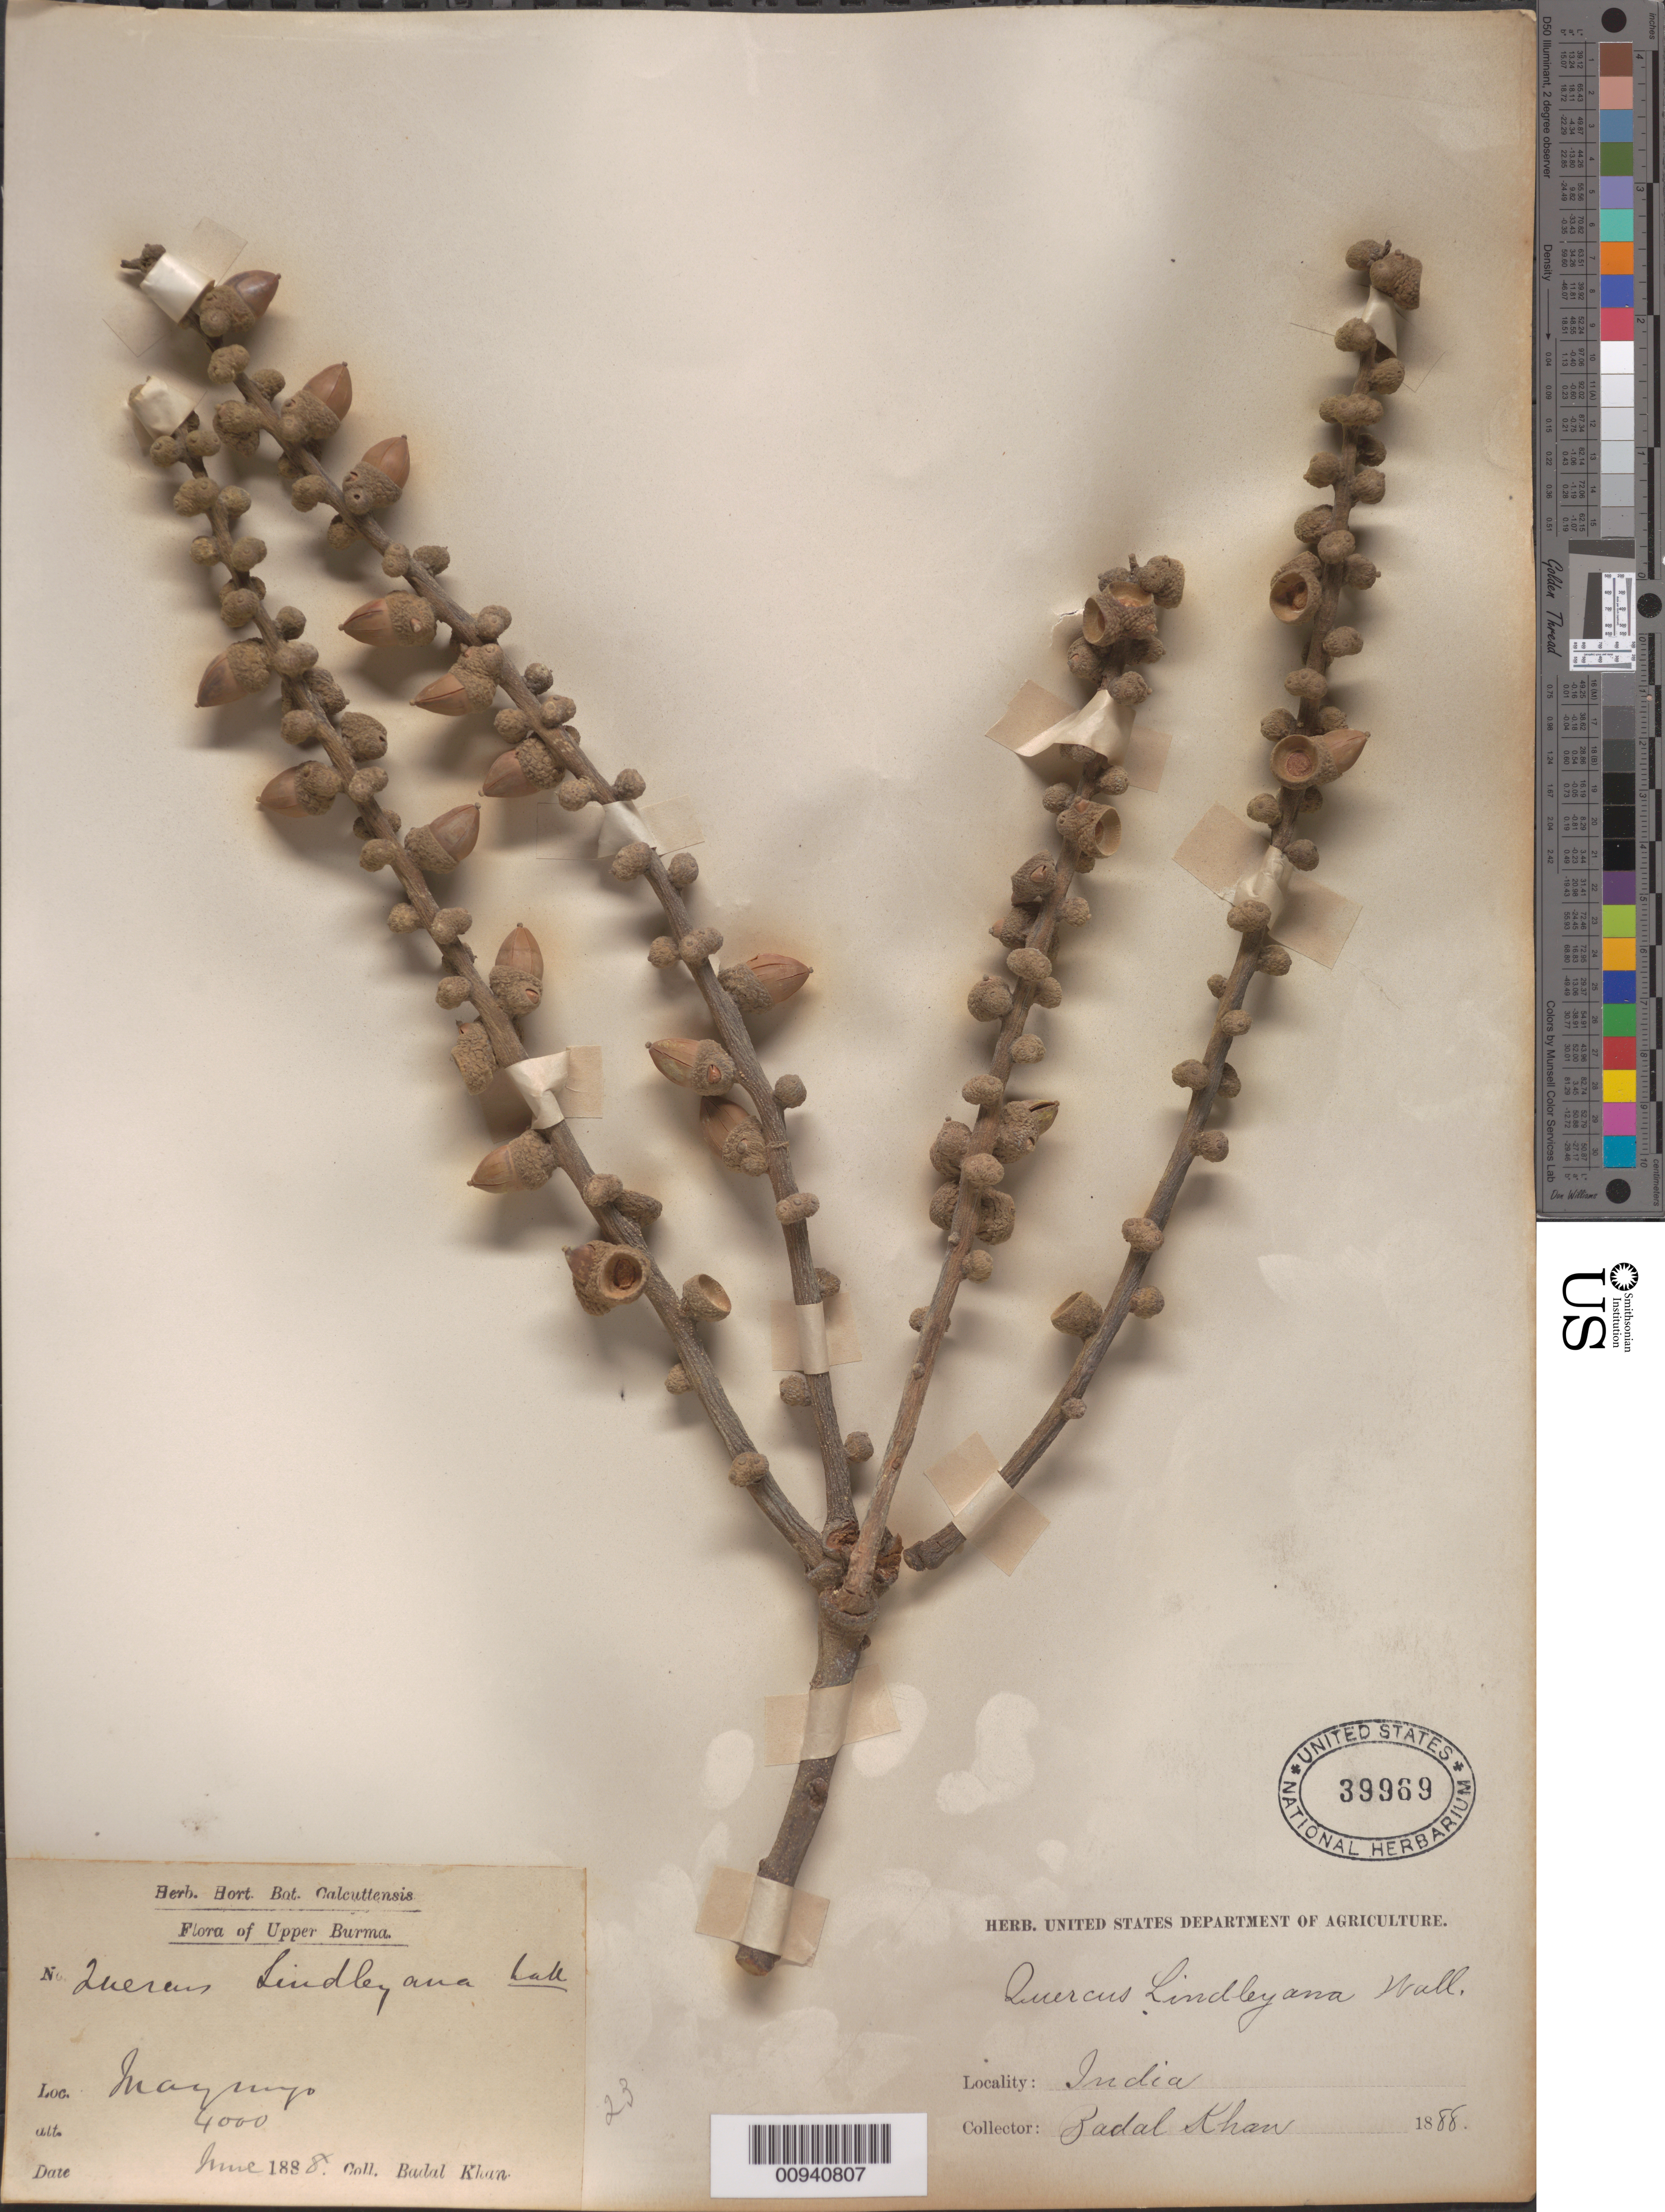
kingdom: Plantae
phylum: Tracheophyta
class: Magnoliopsida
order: Fagales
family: Fagaceae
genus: Quercus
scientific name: Quercus lindleyana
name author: Wall. ex A. DC.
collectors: B. Khan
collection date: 1888-06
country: Myanmar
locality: Upper Burma, Maymyo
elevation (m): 1219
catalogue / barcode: US 39969